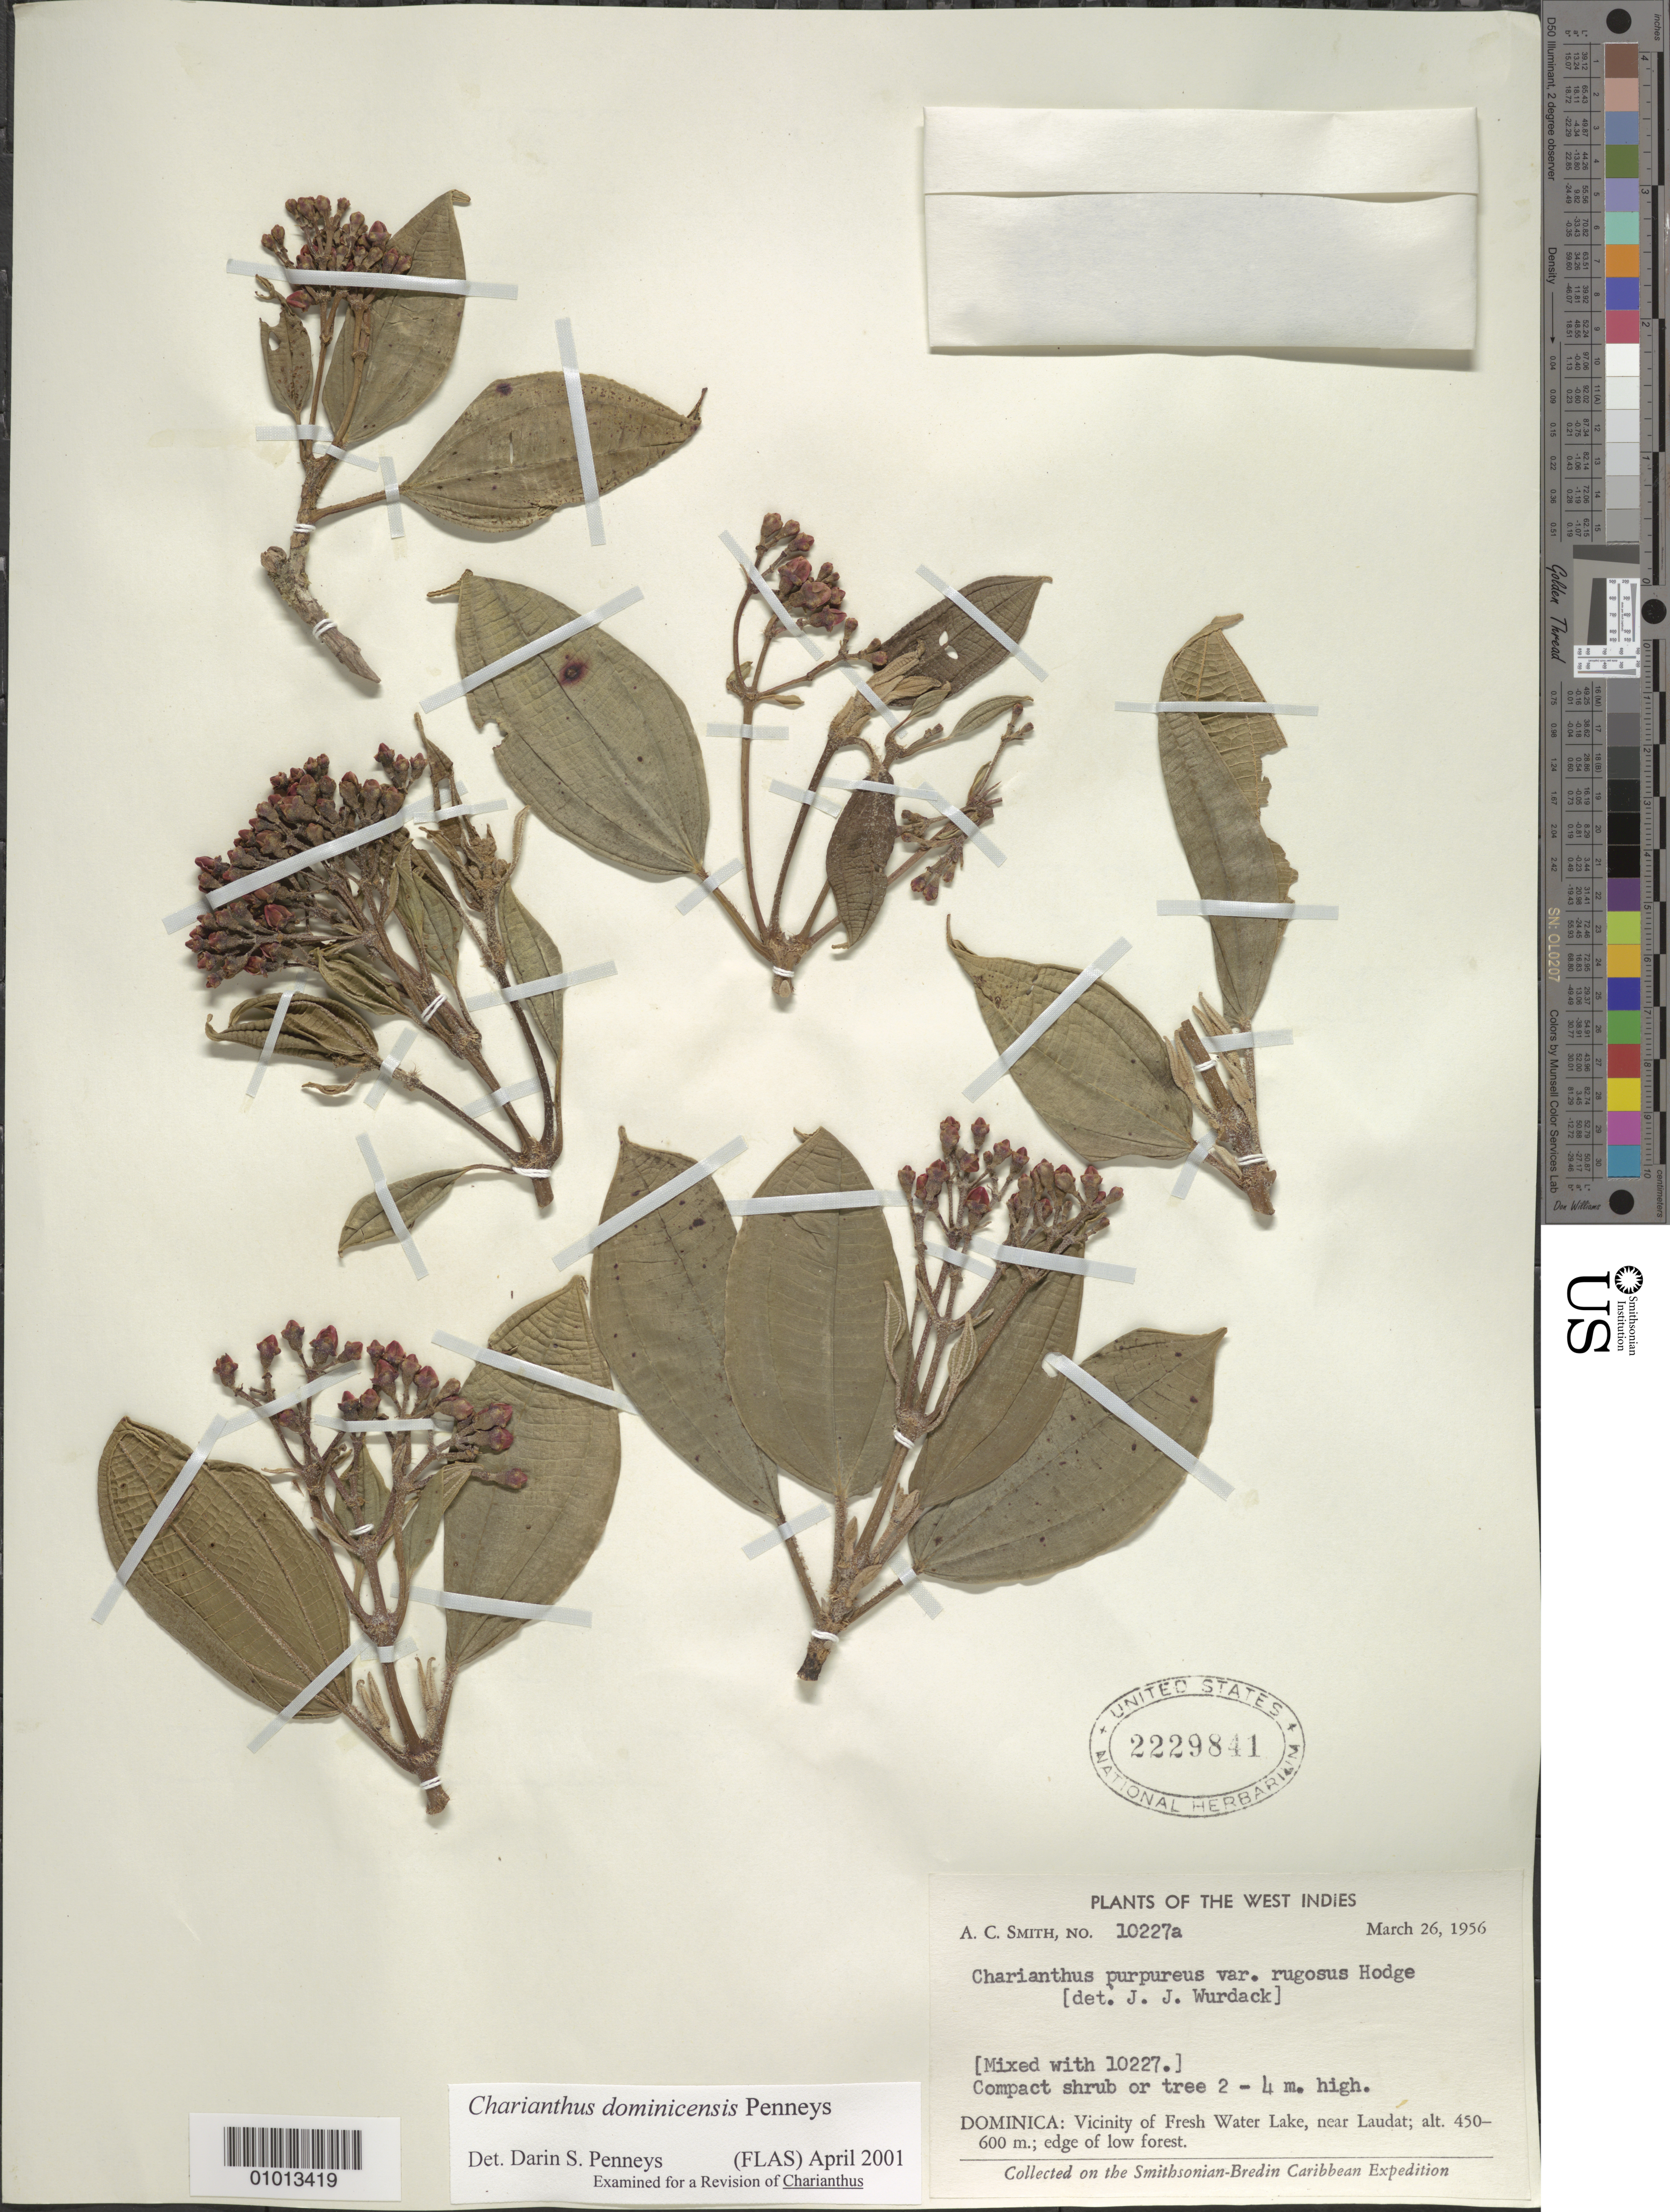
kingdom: Plantae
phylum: Tracheophyta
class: Magnoliopsida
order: Myrtales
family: Melastomataceae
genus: Charianthus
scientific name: Charianthus dominicensis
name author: Penneys & Judd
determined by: Penneys, D. S.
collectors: A. C. Smith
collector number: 10227a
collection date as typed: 26 Mar 1956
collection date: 1956-03-26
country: Dominica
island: Dominica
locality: Vicinity of Fresh Water Lake, near Laudat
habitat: Edge of low forest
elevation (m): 450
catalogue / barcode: US 2229841